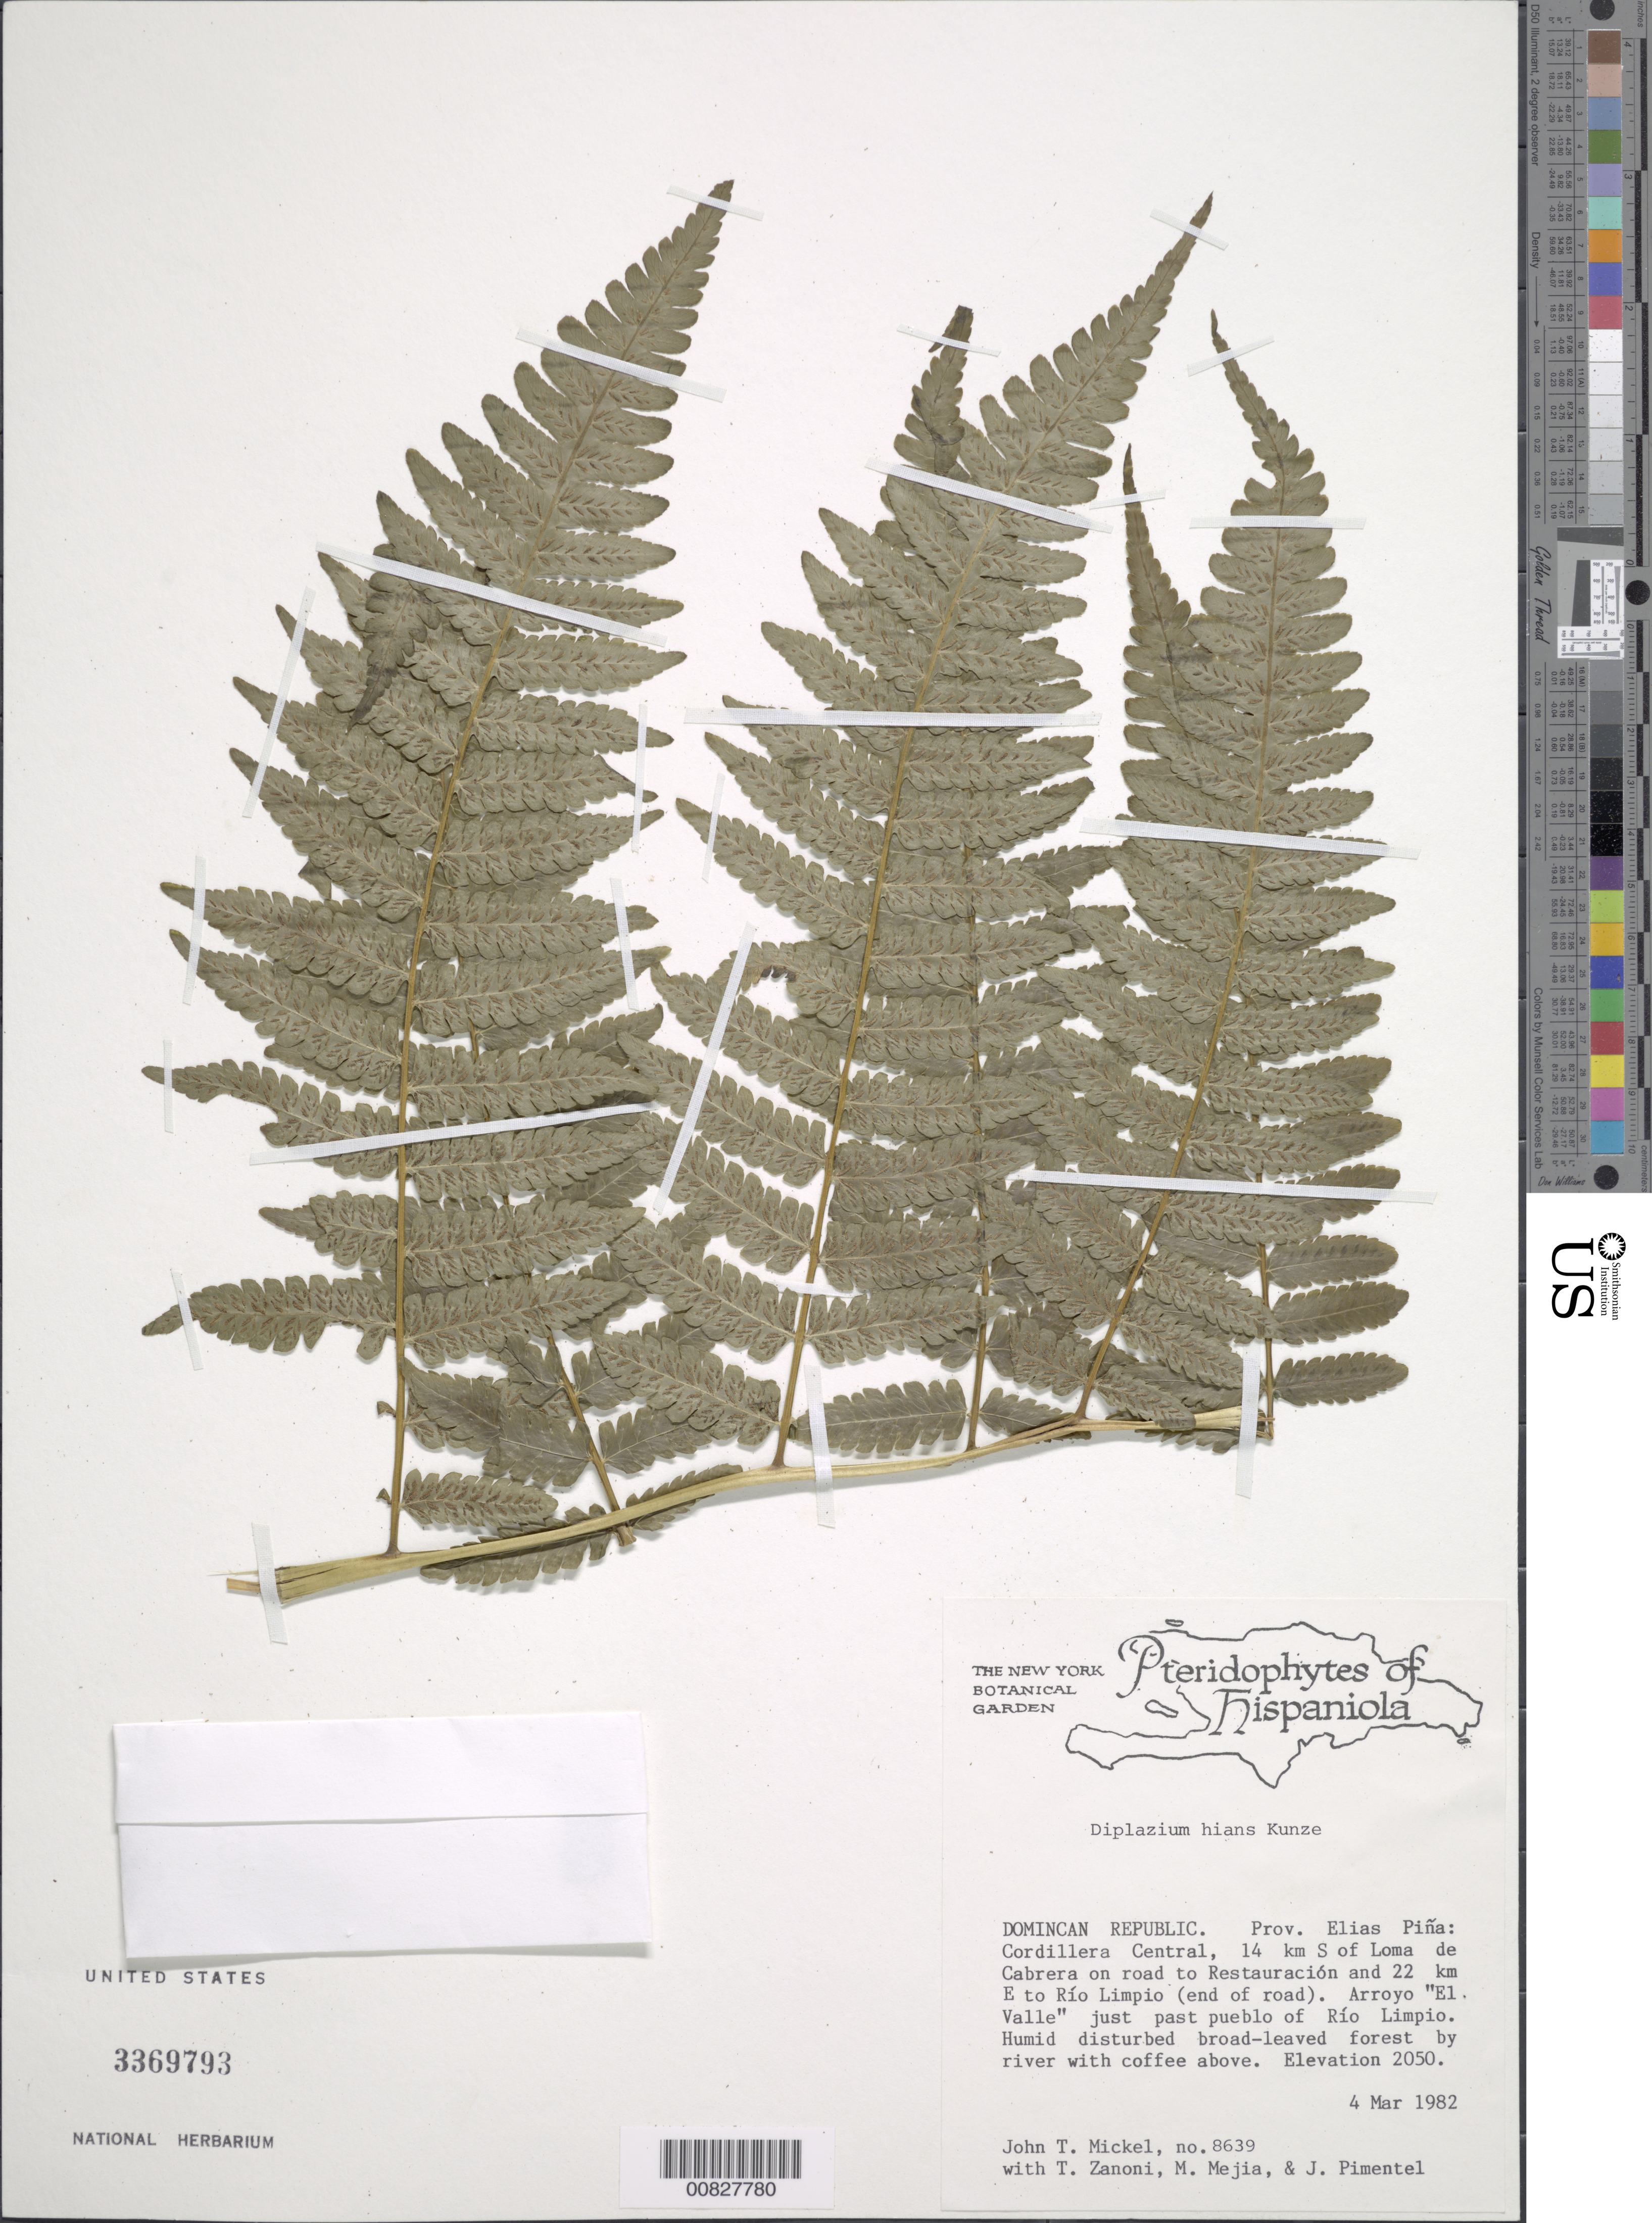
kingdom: Plantae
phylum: Tracheophyta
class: Polypodiopsida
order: Polypodiales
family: Athyriaceae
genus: Diplazium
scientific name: Diplazium hians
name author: Kunze ex Klotzsch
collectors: J. T. Mickel, T. A. Zanoni, M. Mejia & J. Pimentel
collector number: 8639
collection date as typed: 04 Mar 1982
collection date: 1982-03-04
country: Dominican Republic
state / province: Elias Pina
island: Hispaniola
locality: Cordillera Central, 14 km S of Loma de Cabrera on road to Restauración and 22 km E to Río Limpio, Arroyo "El Valle" just past pueblo of Río Limpio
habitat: Humid disturbed broad-leaved forest by river with coffee above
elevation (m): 2050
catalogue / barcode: US 3369793